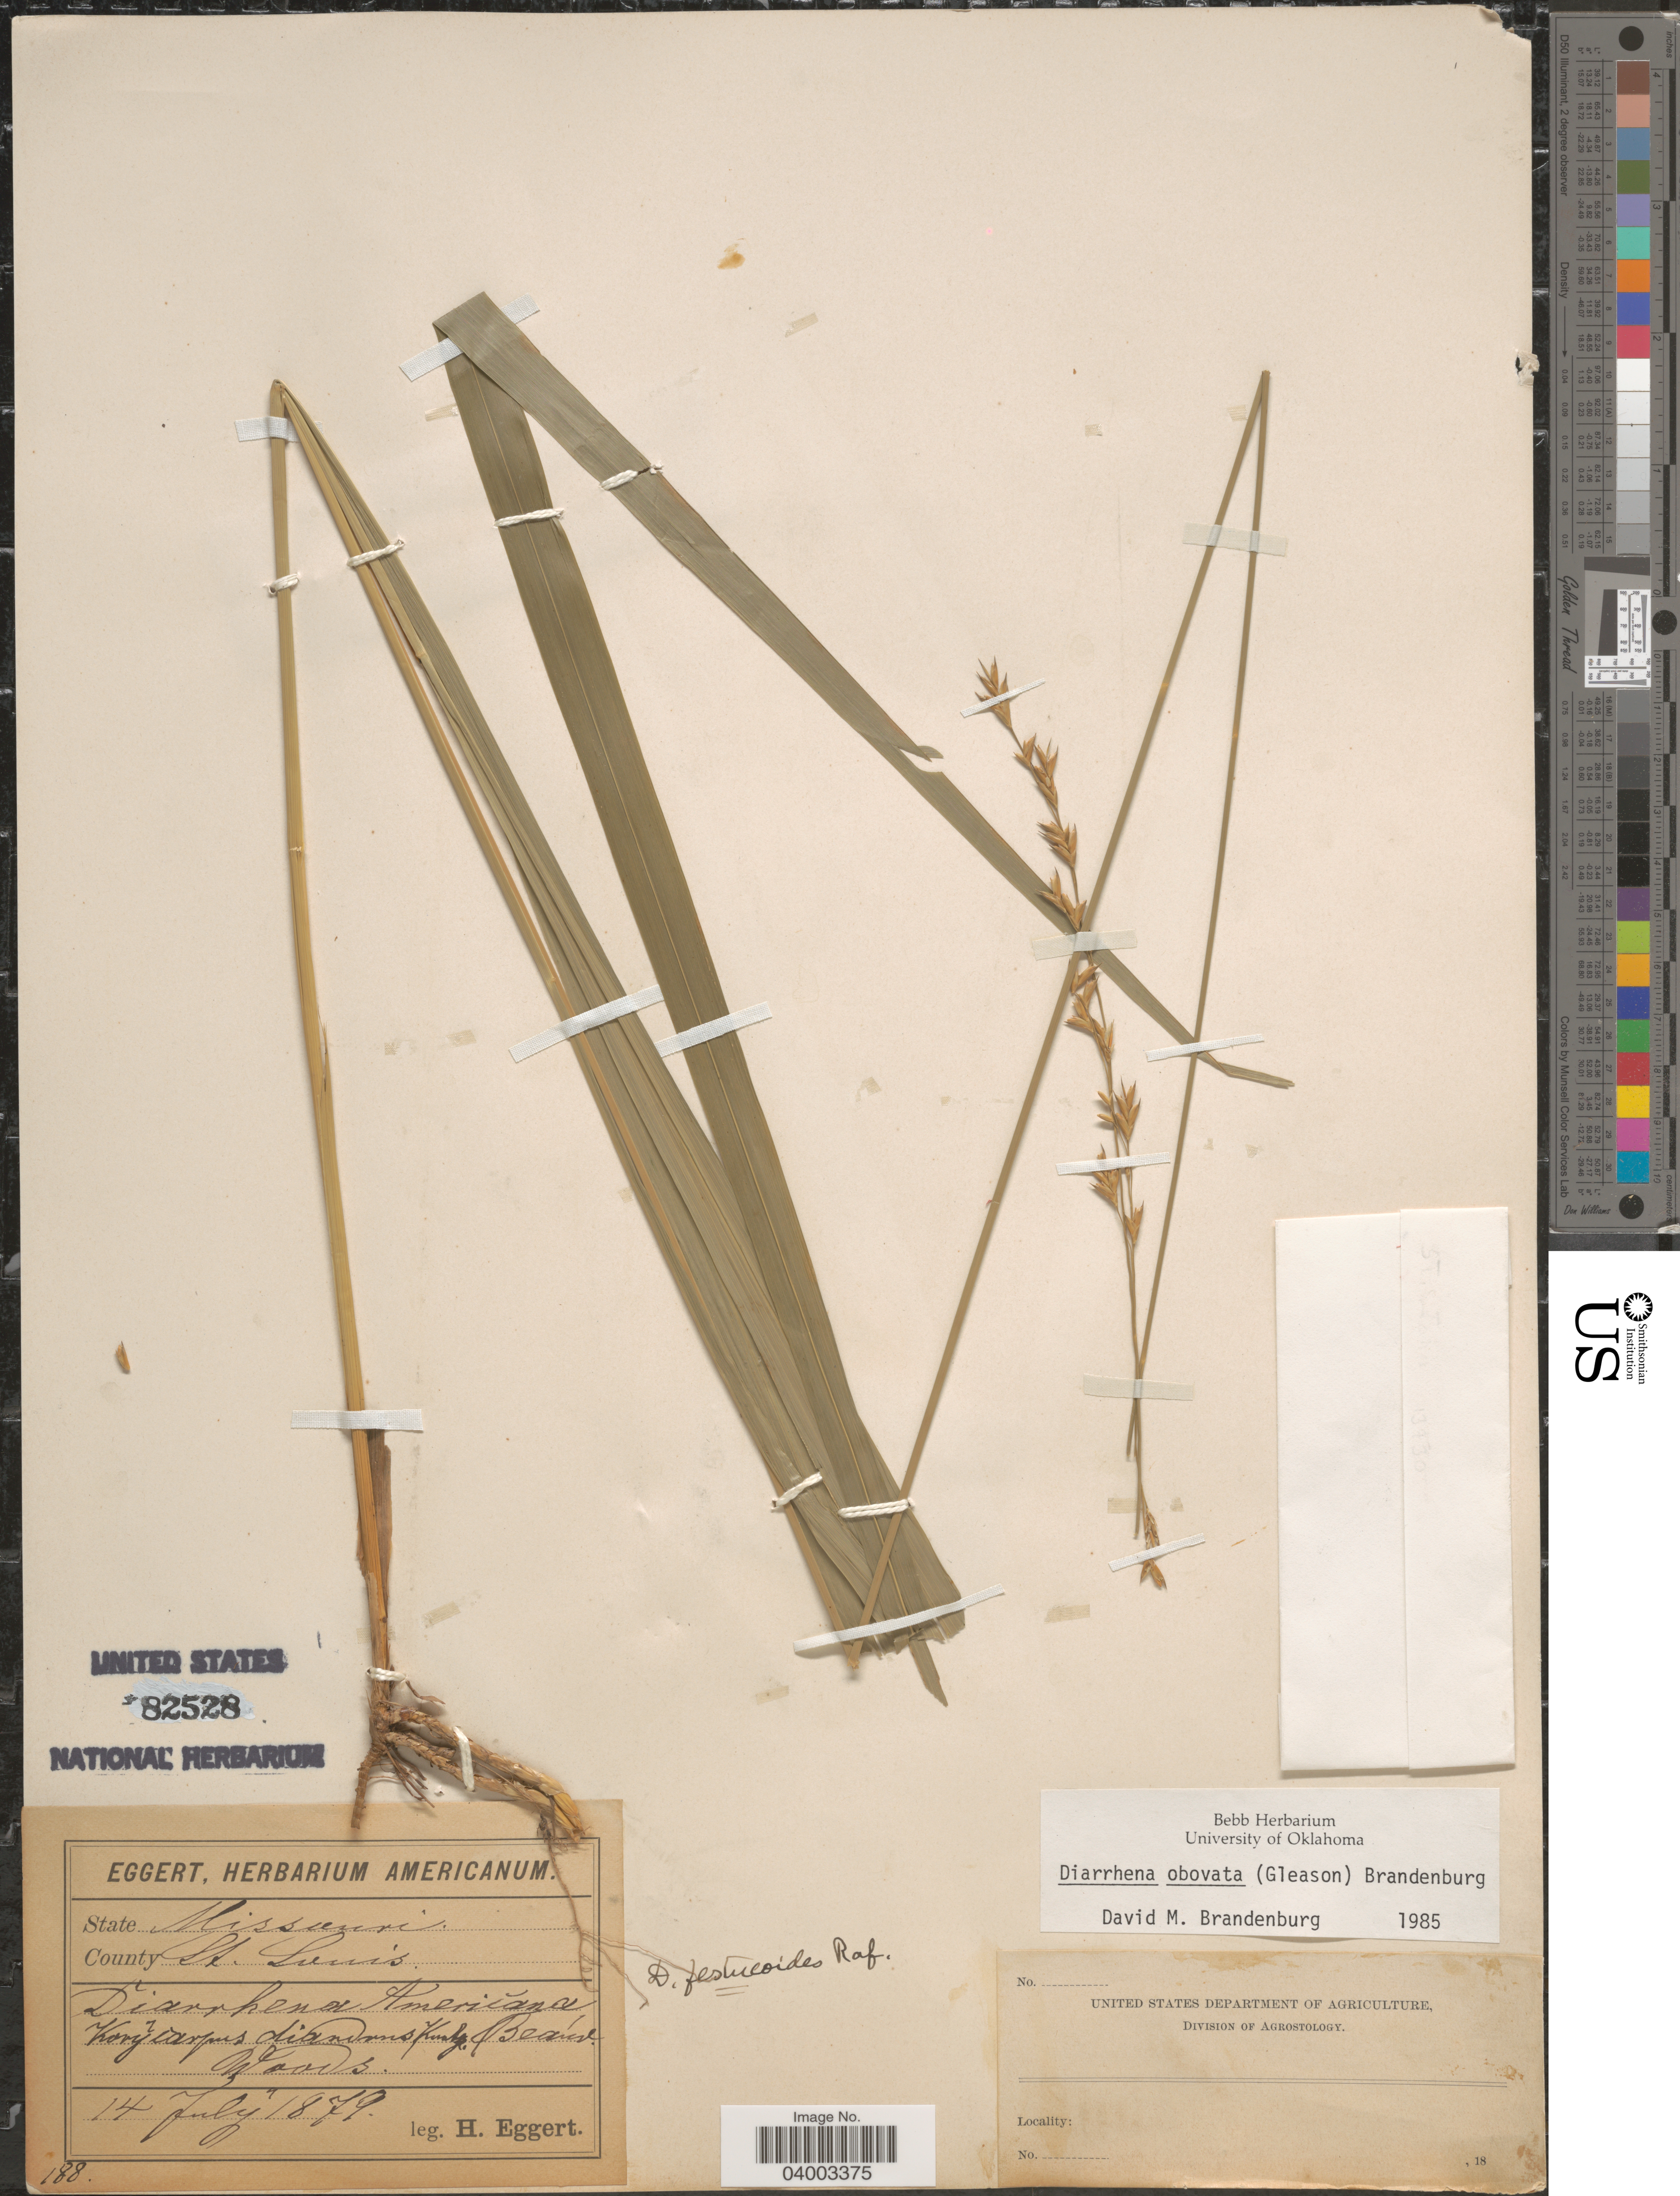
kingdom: Plantae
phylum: Tracheophyta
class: Liliopsida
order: Poales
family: Poaceae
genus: Diarrhena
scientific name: Diarrhena obovata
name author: (Gleason) Brandenburg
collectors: H. Eggert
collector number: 188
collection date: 1879-07-14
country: United States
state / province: Missouri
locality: County St. Louis.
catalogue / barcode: US 82528